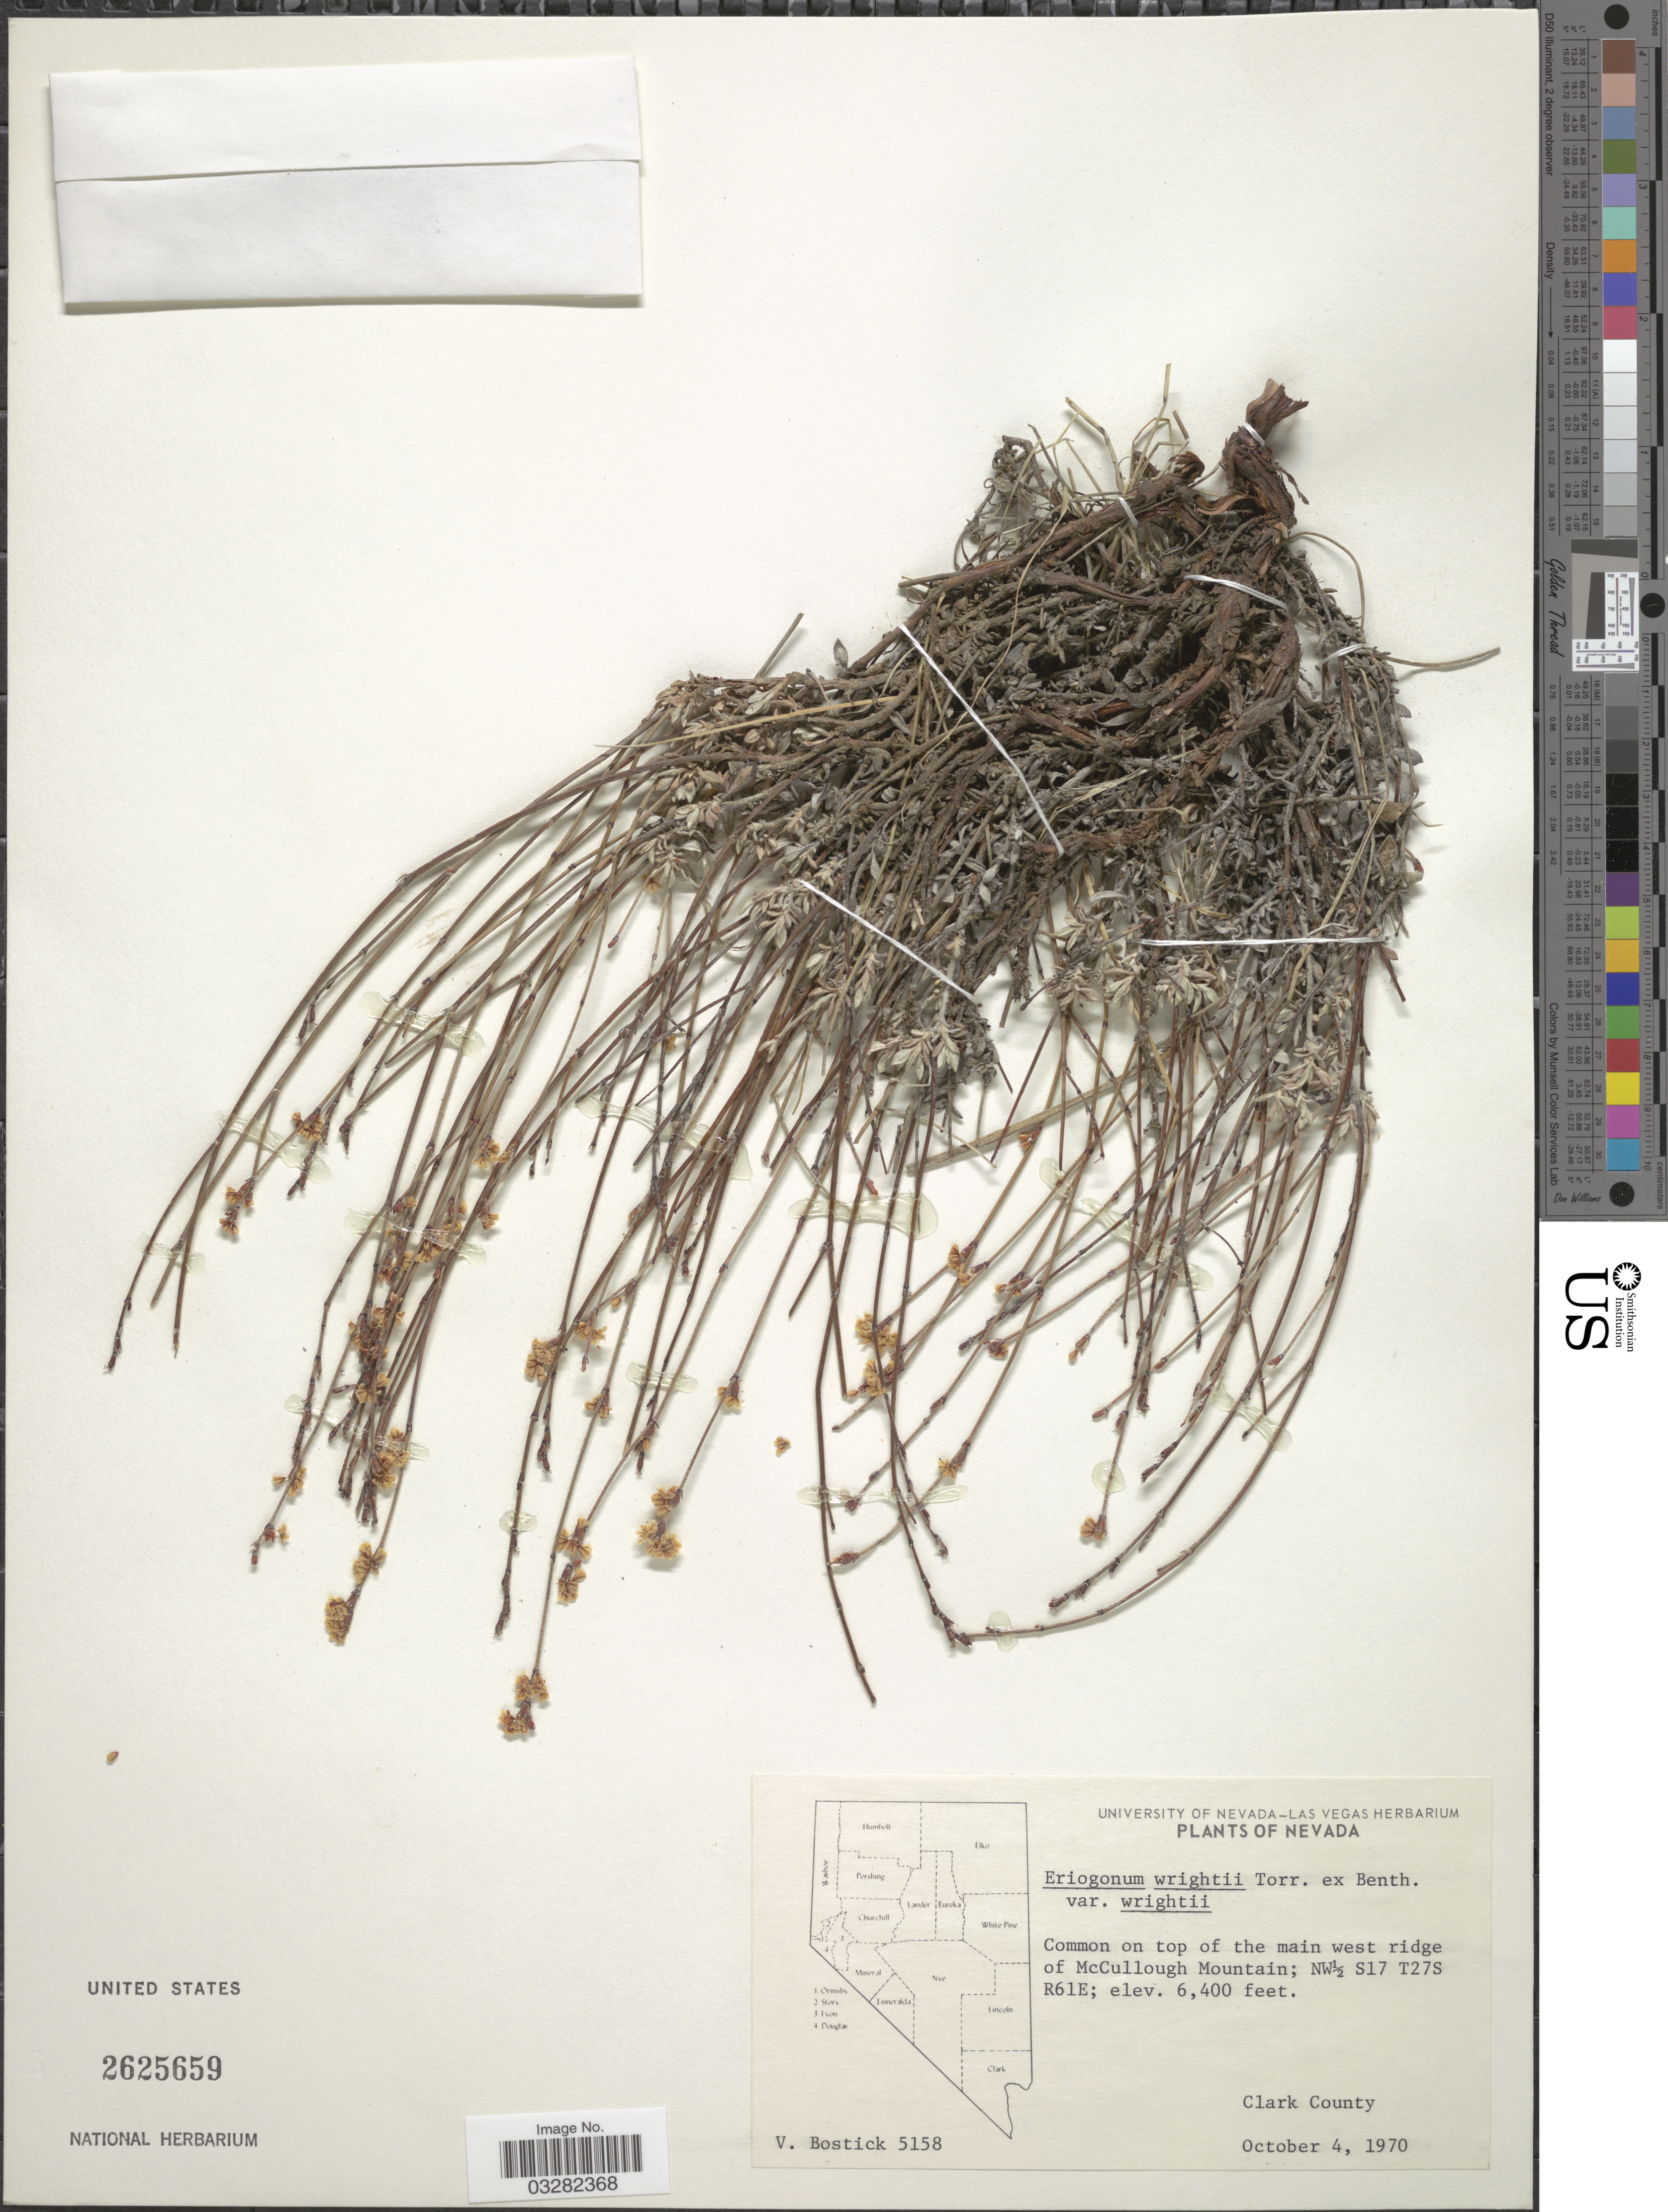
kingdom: Plantae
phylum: Tracheophyta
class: Magnoliopsida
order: Caryophyllales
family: Polygonaceae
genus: Eriogonum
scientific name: Eriogonum wrightii var. wrightii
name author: Torr. ex Benth.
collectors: V. Bostick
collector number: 5158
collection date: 1970-10-04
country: United States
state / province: Nevada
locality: On top of the main west ridge of McCullough Mountain; NW½ S17 T27S R61E. Clark County.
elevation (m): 1951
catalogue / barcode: US 2625659